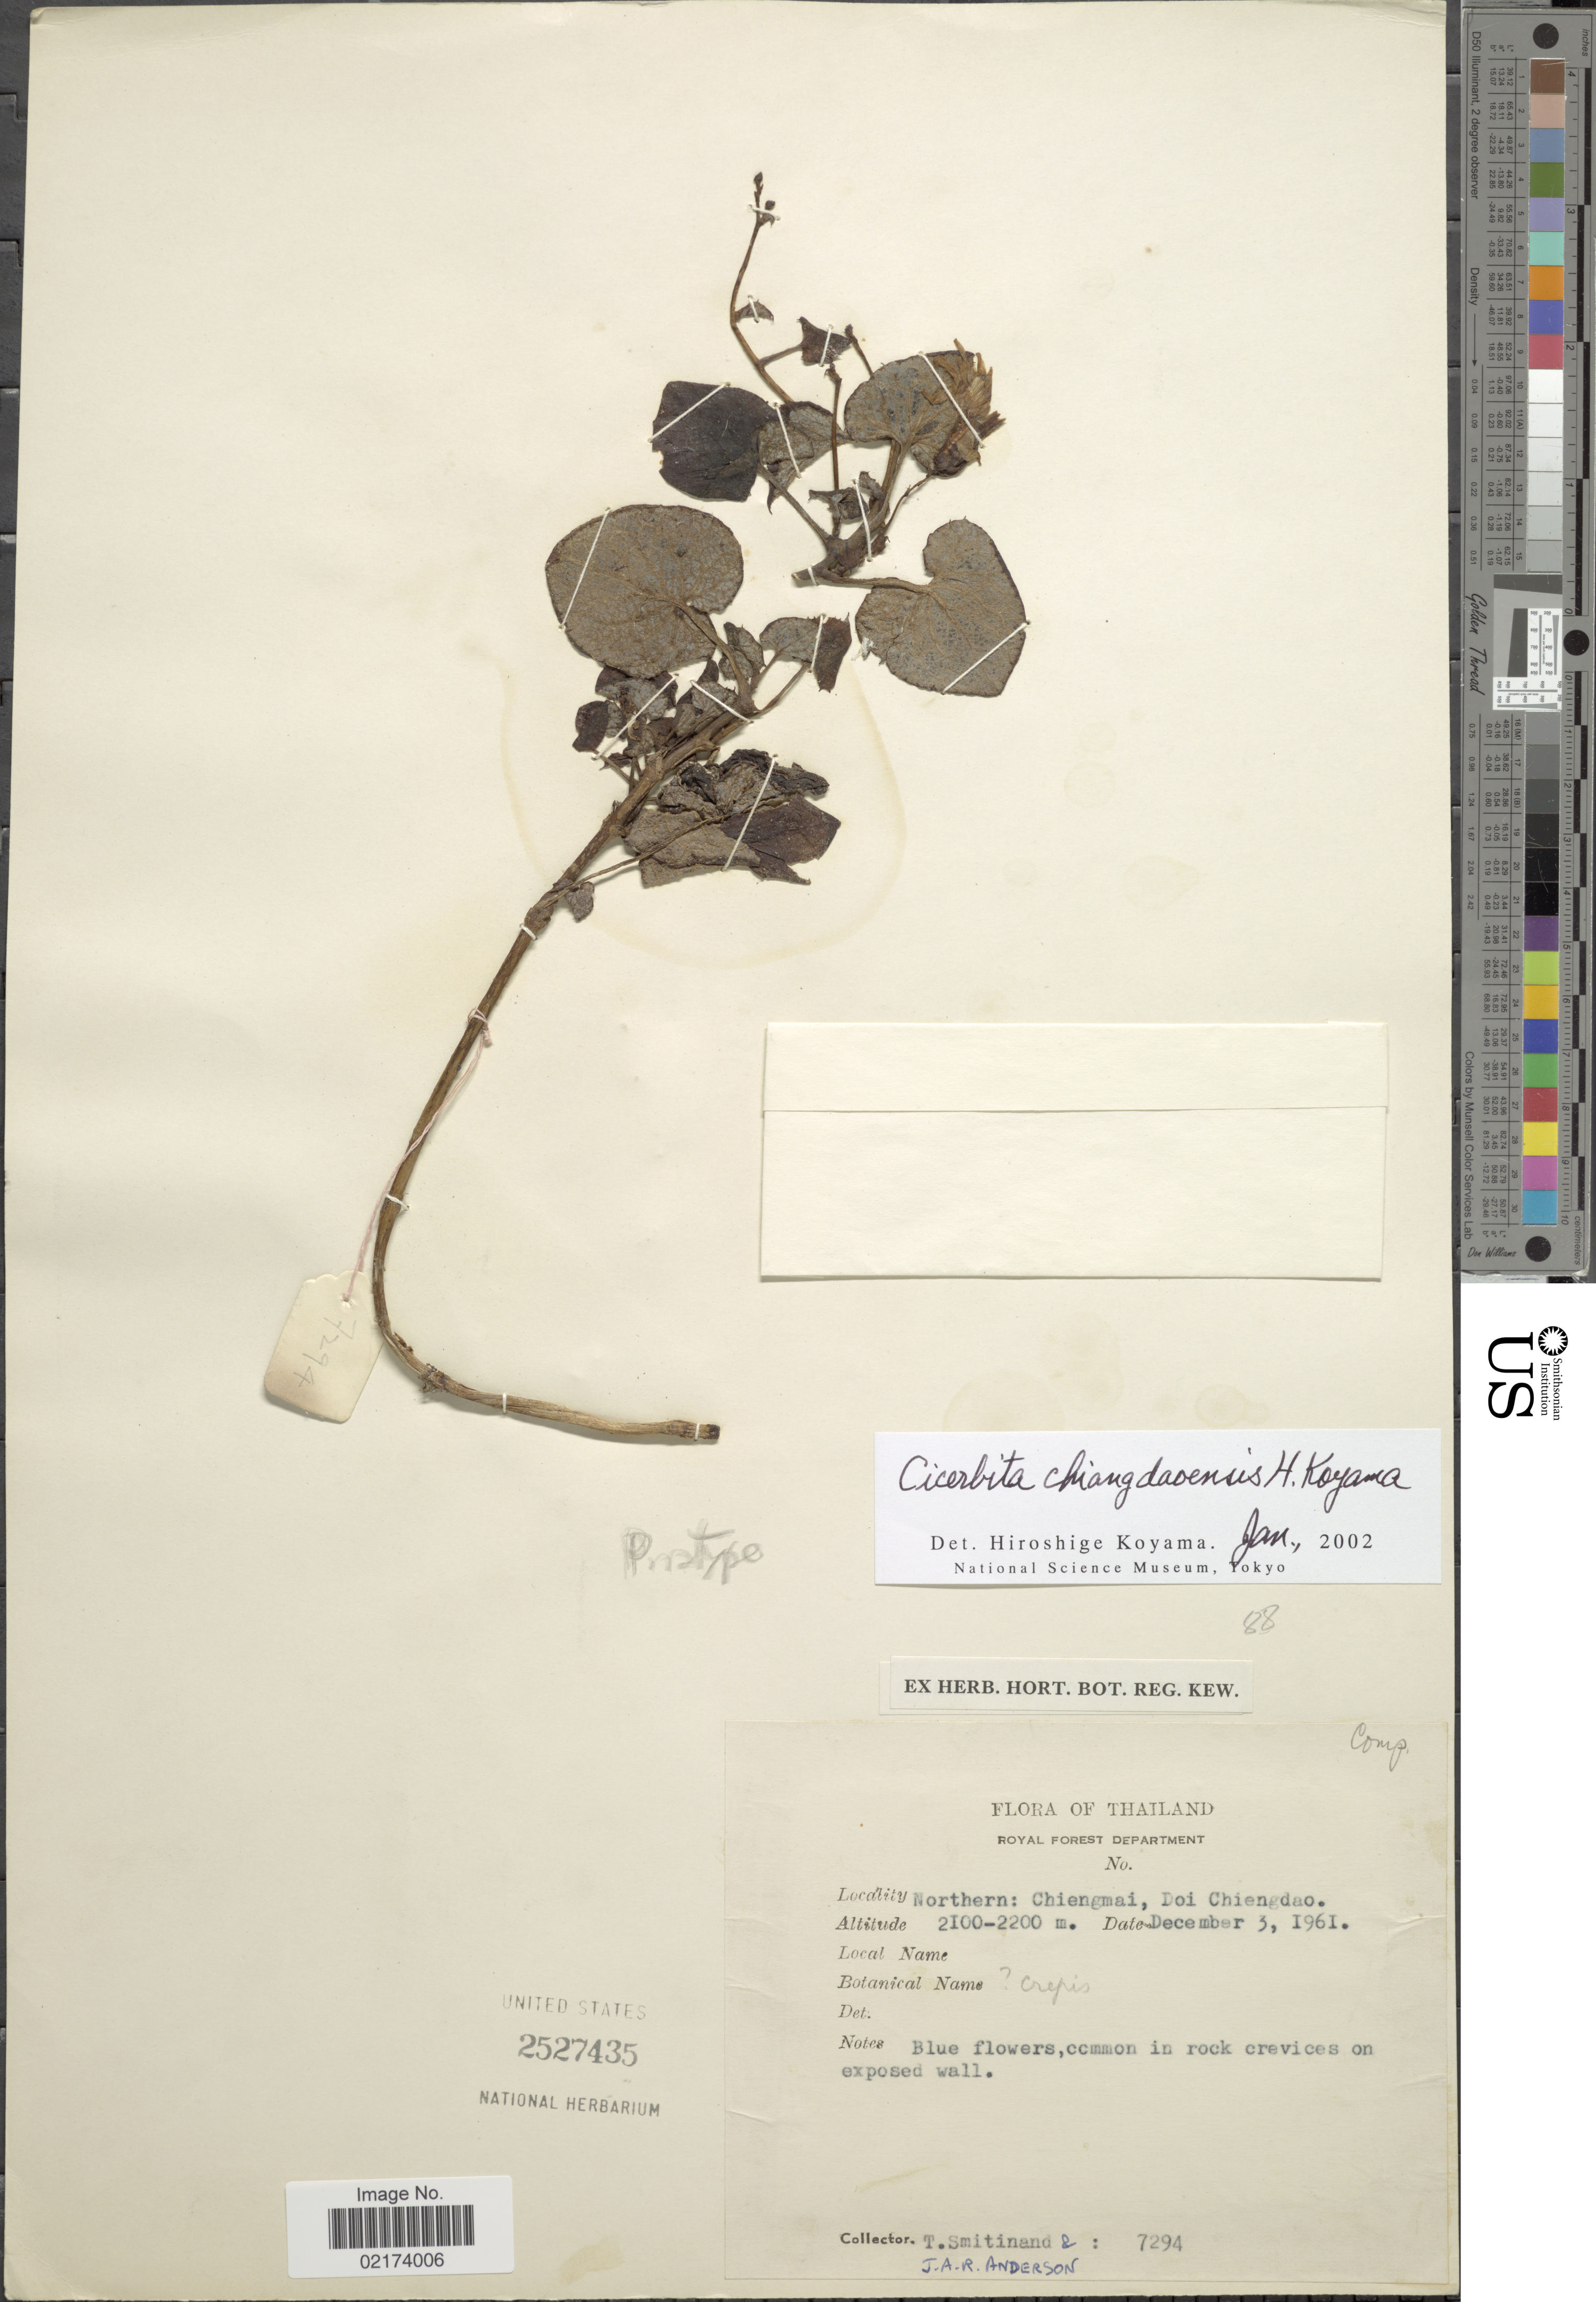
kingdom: Plantae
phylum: Tracheophyta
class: Magnoliopsida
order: Asterales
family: Asteraceae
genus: Cicerbita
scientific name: Cicerbita chiangdaoensis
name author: H. Koyama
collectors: T. Smitinand & J. A. R. Anderson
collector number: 7294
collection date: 1961-12-03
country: Thailand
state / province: Chiang Mai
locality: Northern Chiengmai, Doi Chiengdao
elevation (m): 2100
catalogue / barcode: US 2527435